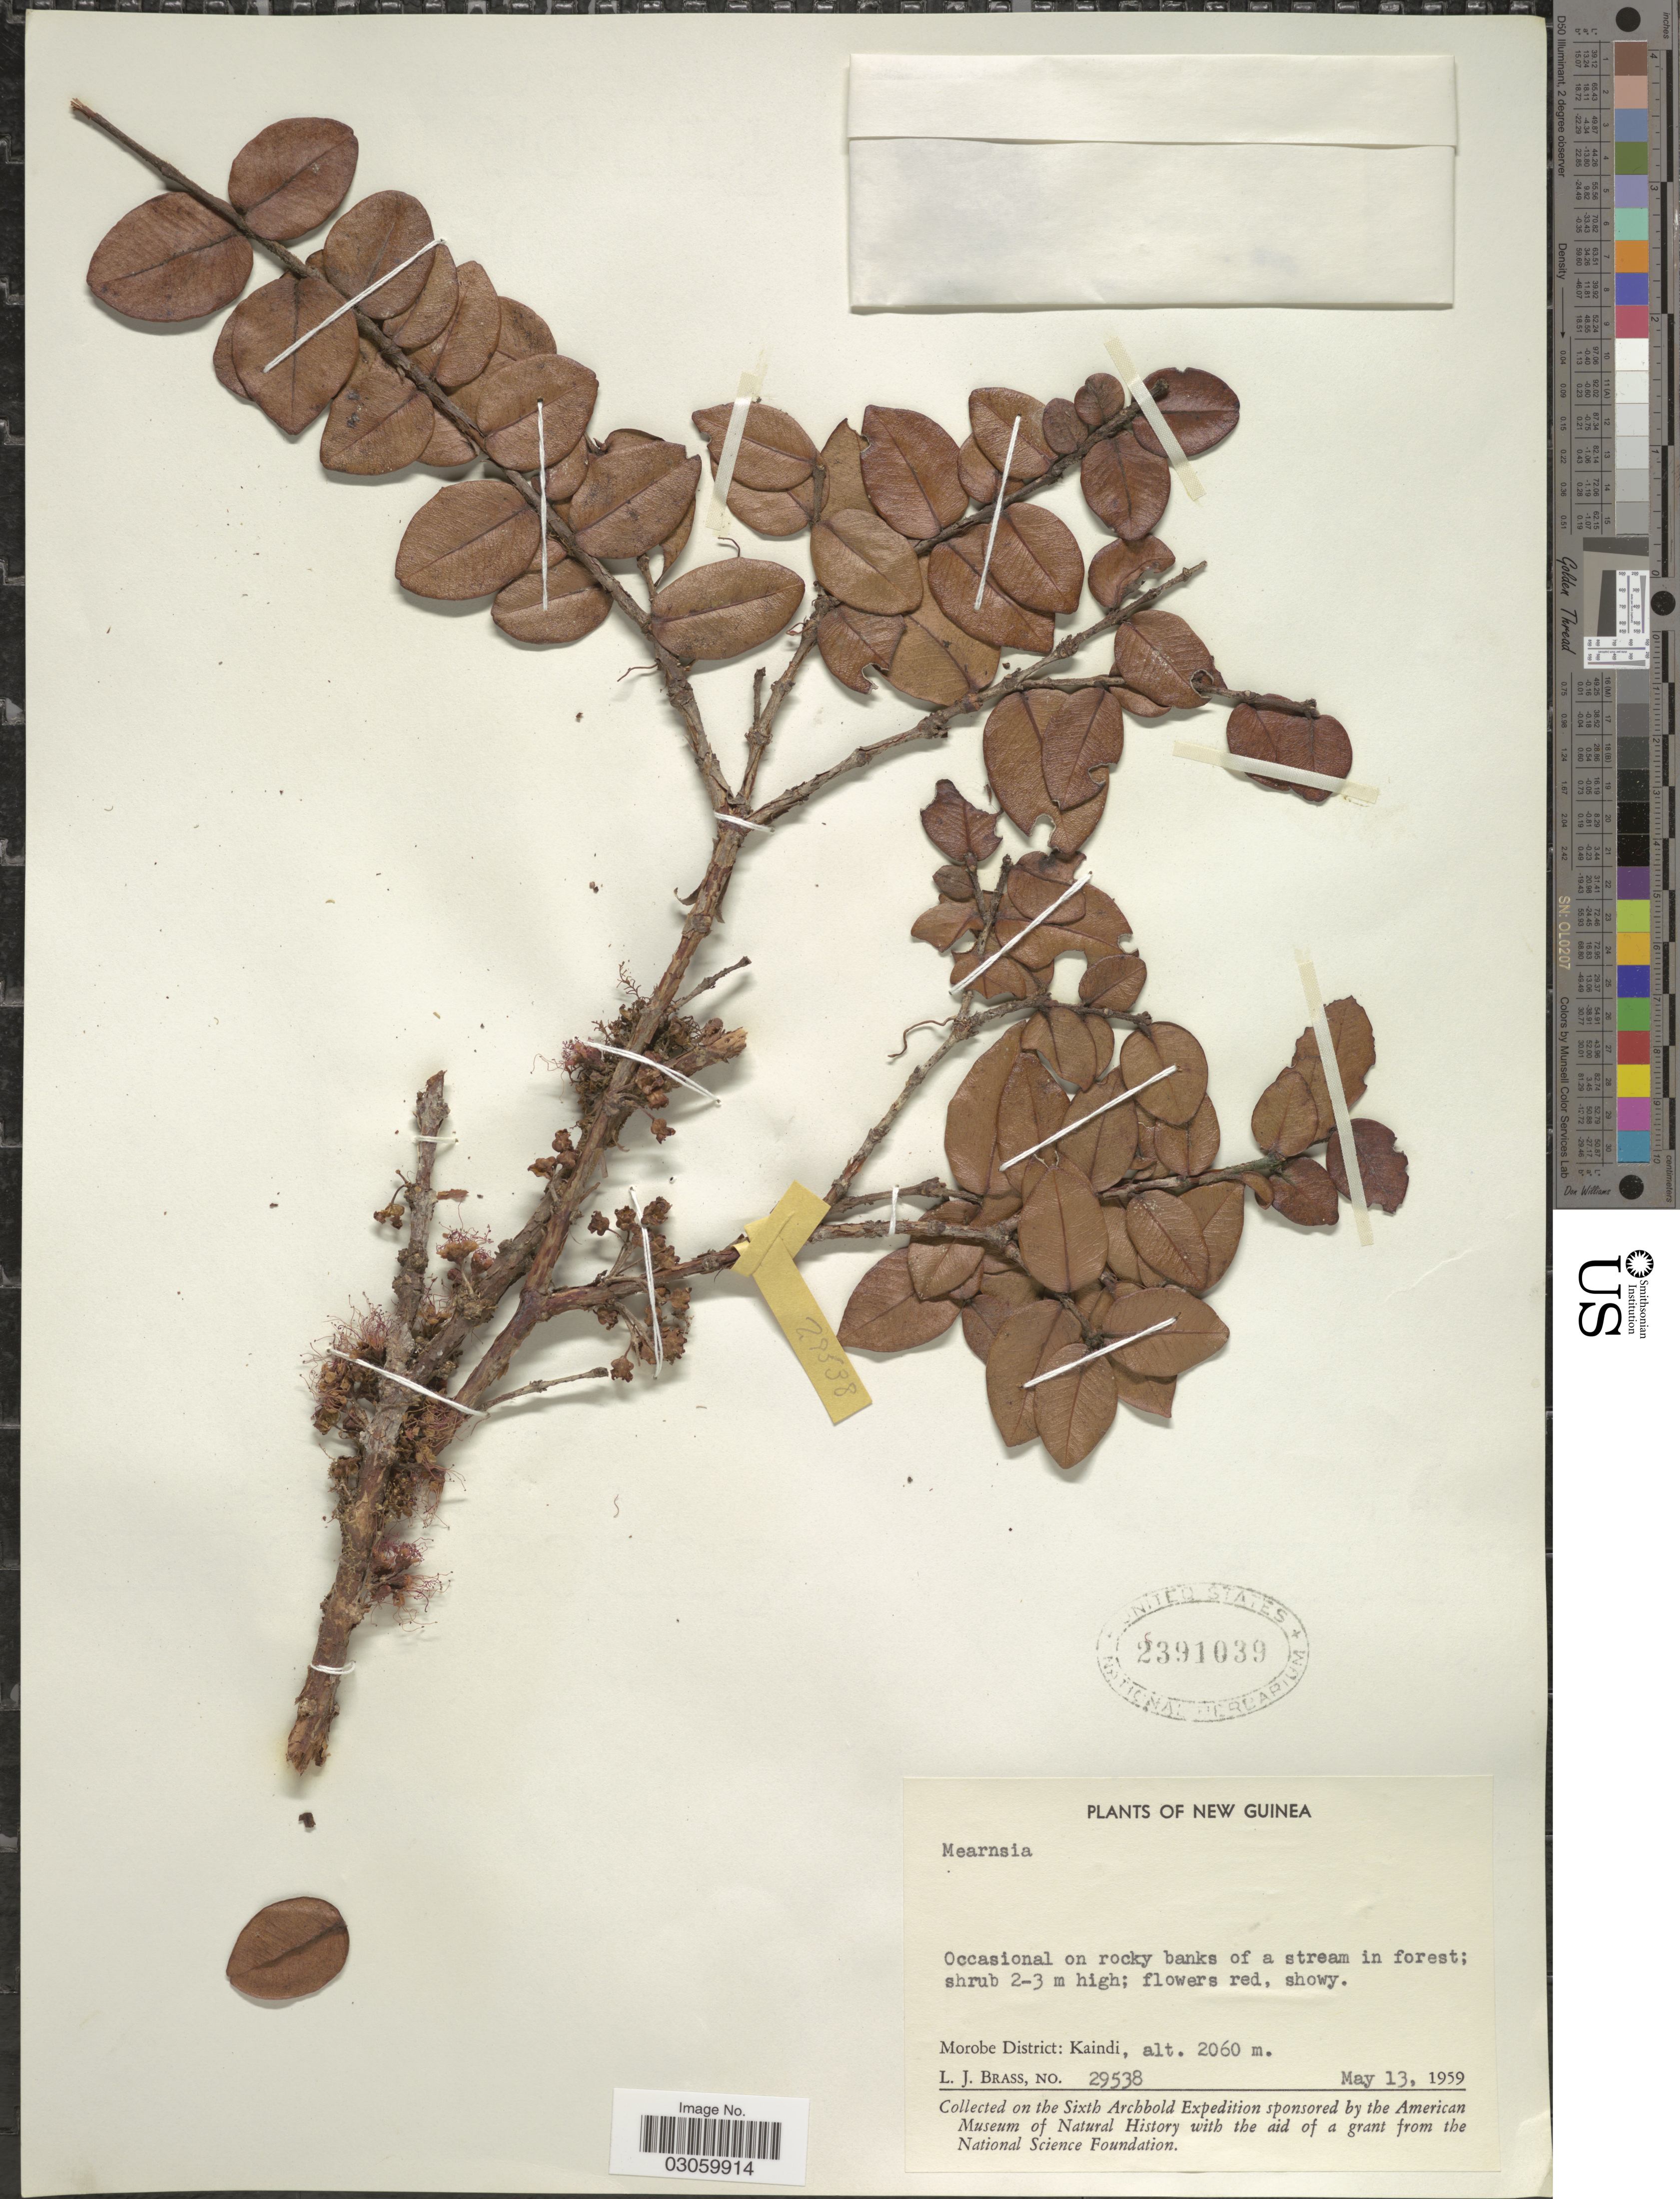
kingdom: Plantae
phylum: Tracheophyta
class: Magnoliopsida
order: Myrtales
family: Myrtaceae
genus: Metrosideros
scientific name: Metrosideros sp.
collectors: L. J. Brass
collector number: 29538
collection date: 1959-05-13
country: Papua New Guinea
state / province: Morobe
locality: New Guinea. Morobe District: Kaindi.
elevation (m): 2060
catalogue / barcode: US 2391039